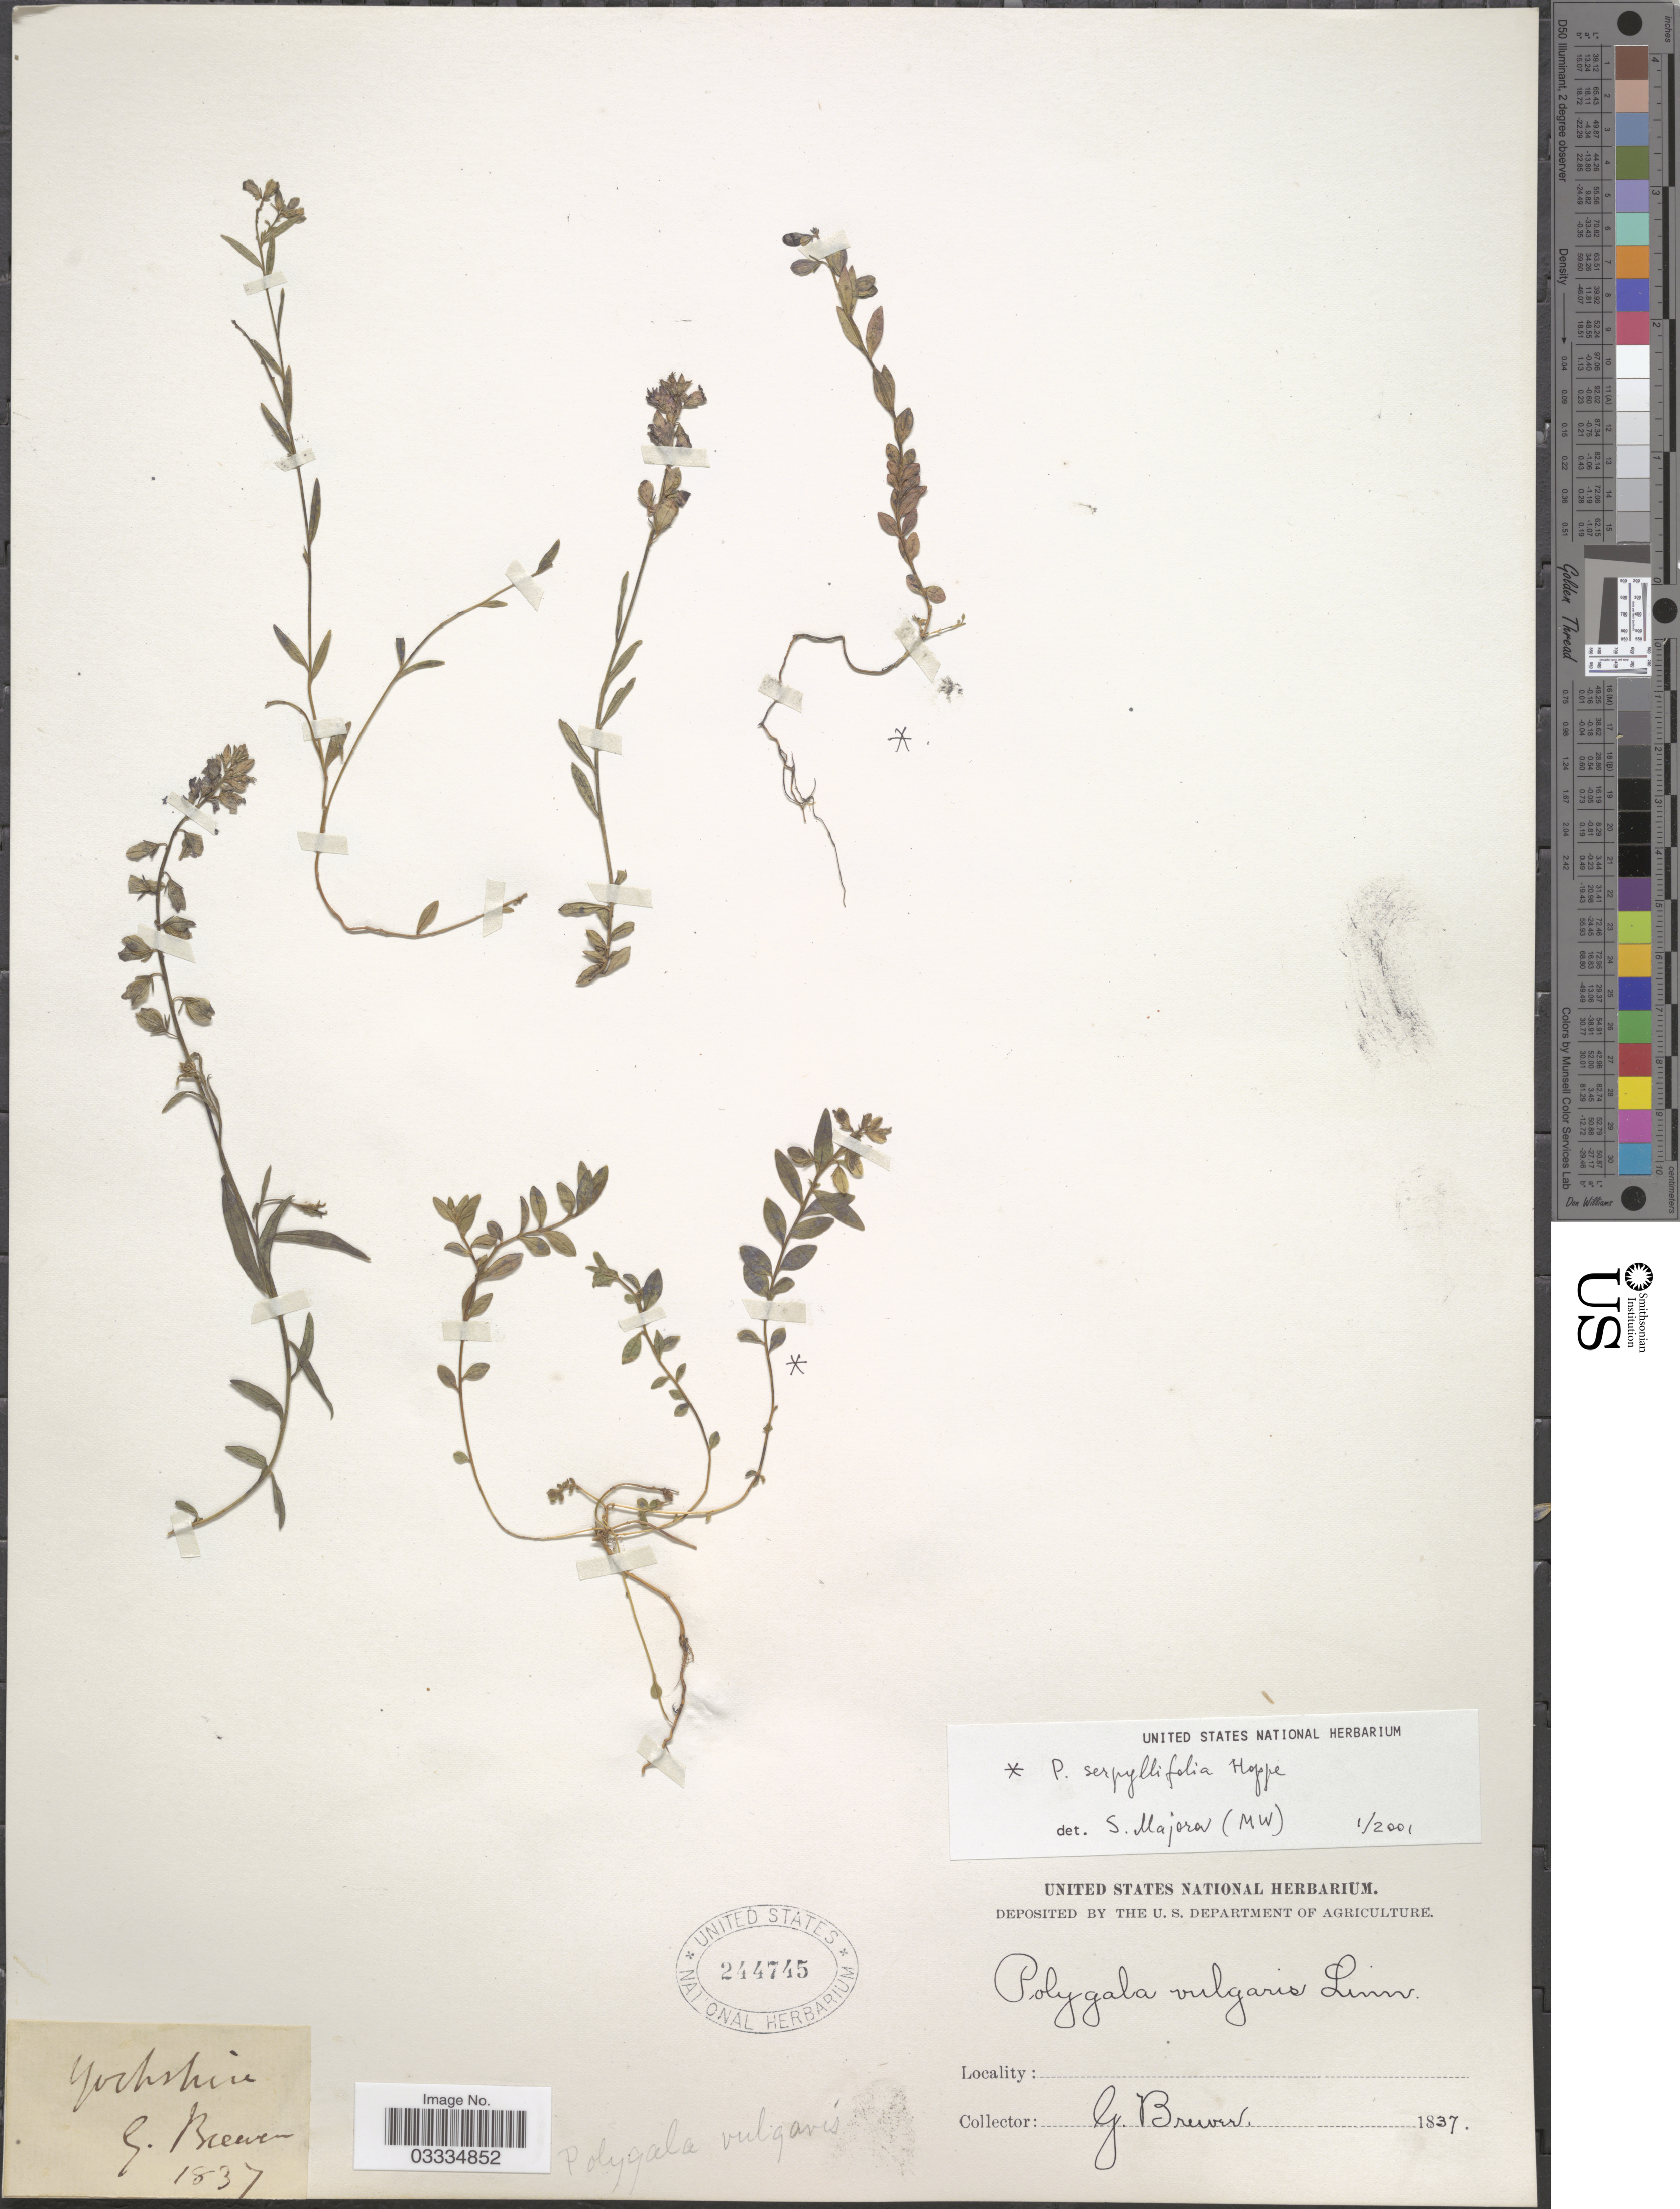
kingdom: Plantae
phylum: Tracheophyta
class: Magnoliopsida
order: Fabales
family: Polygalaceae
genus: Polygala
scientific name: Polygala vulgaris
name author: L.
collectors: G. Brewer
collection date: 1837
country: United Kingdom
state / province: England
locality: Yorkshire.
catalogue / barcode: US 244745